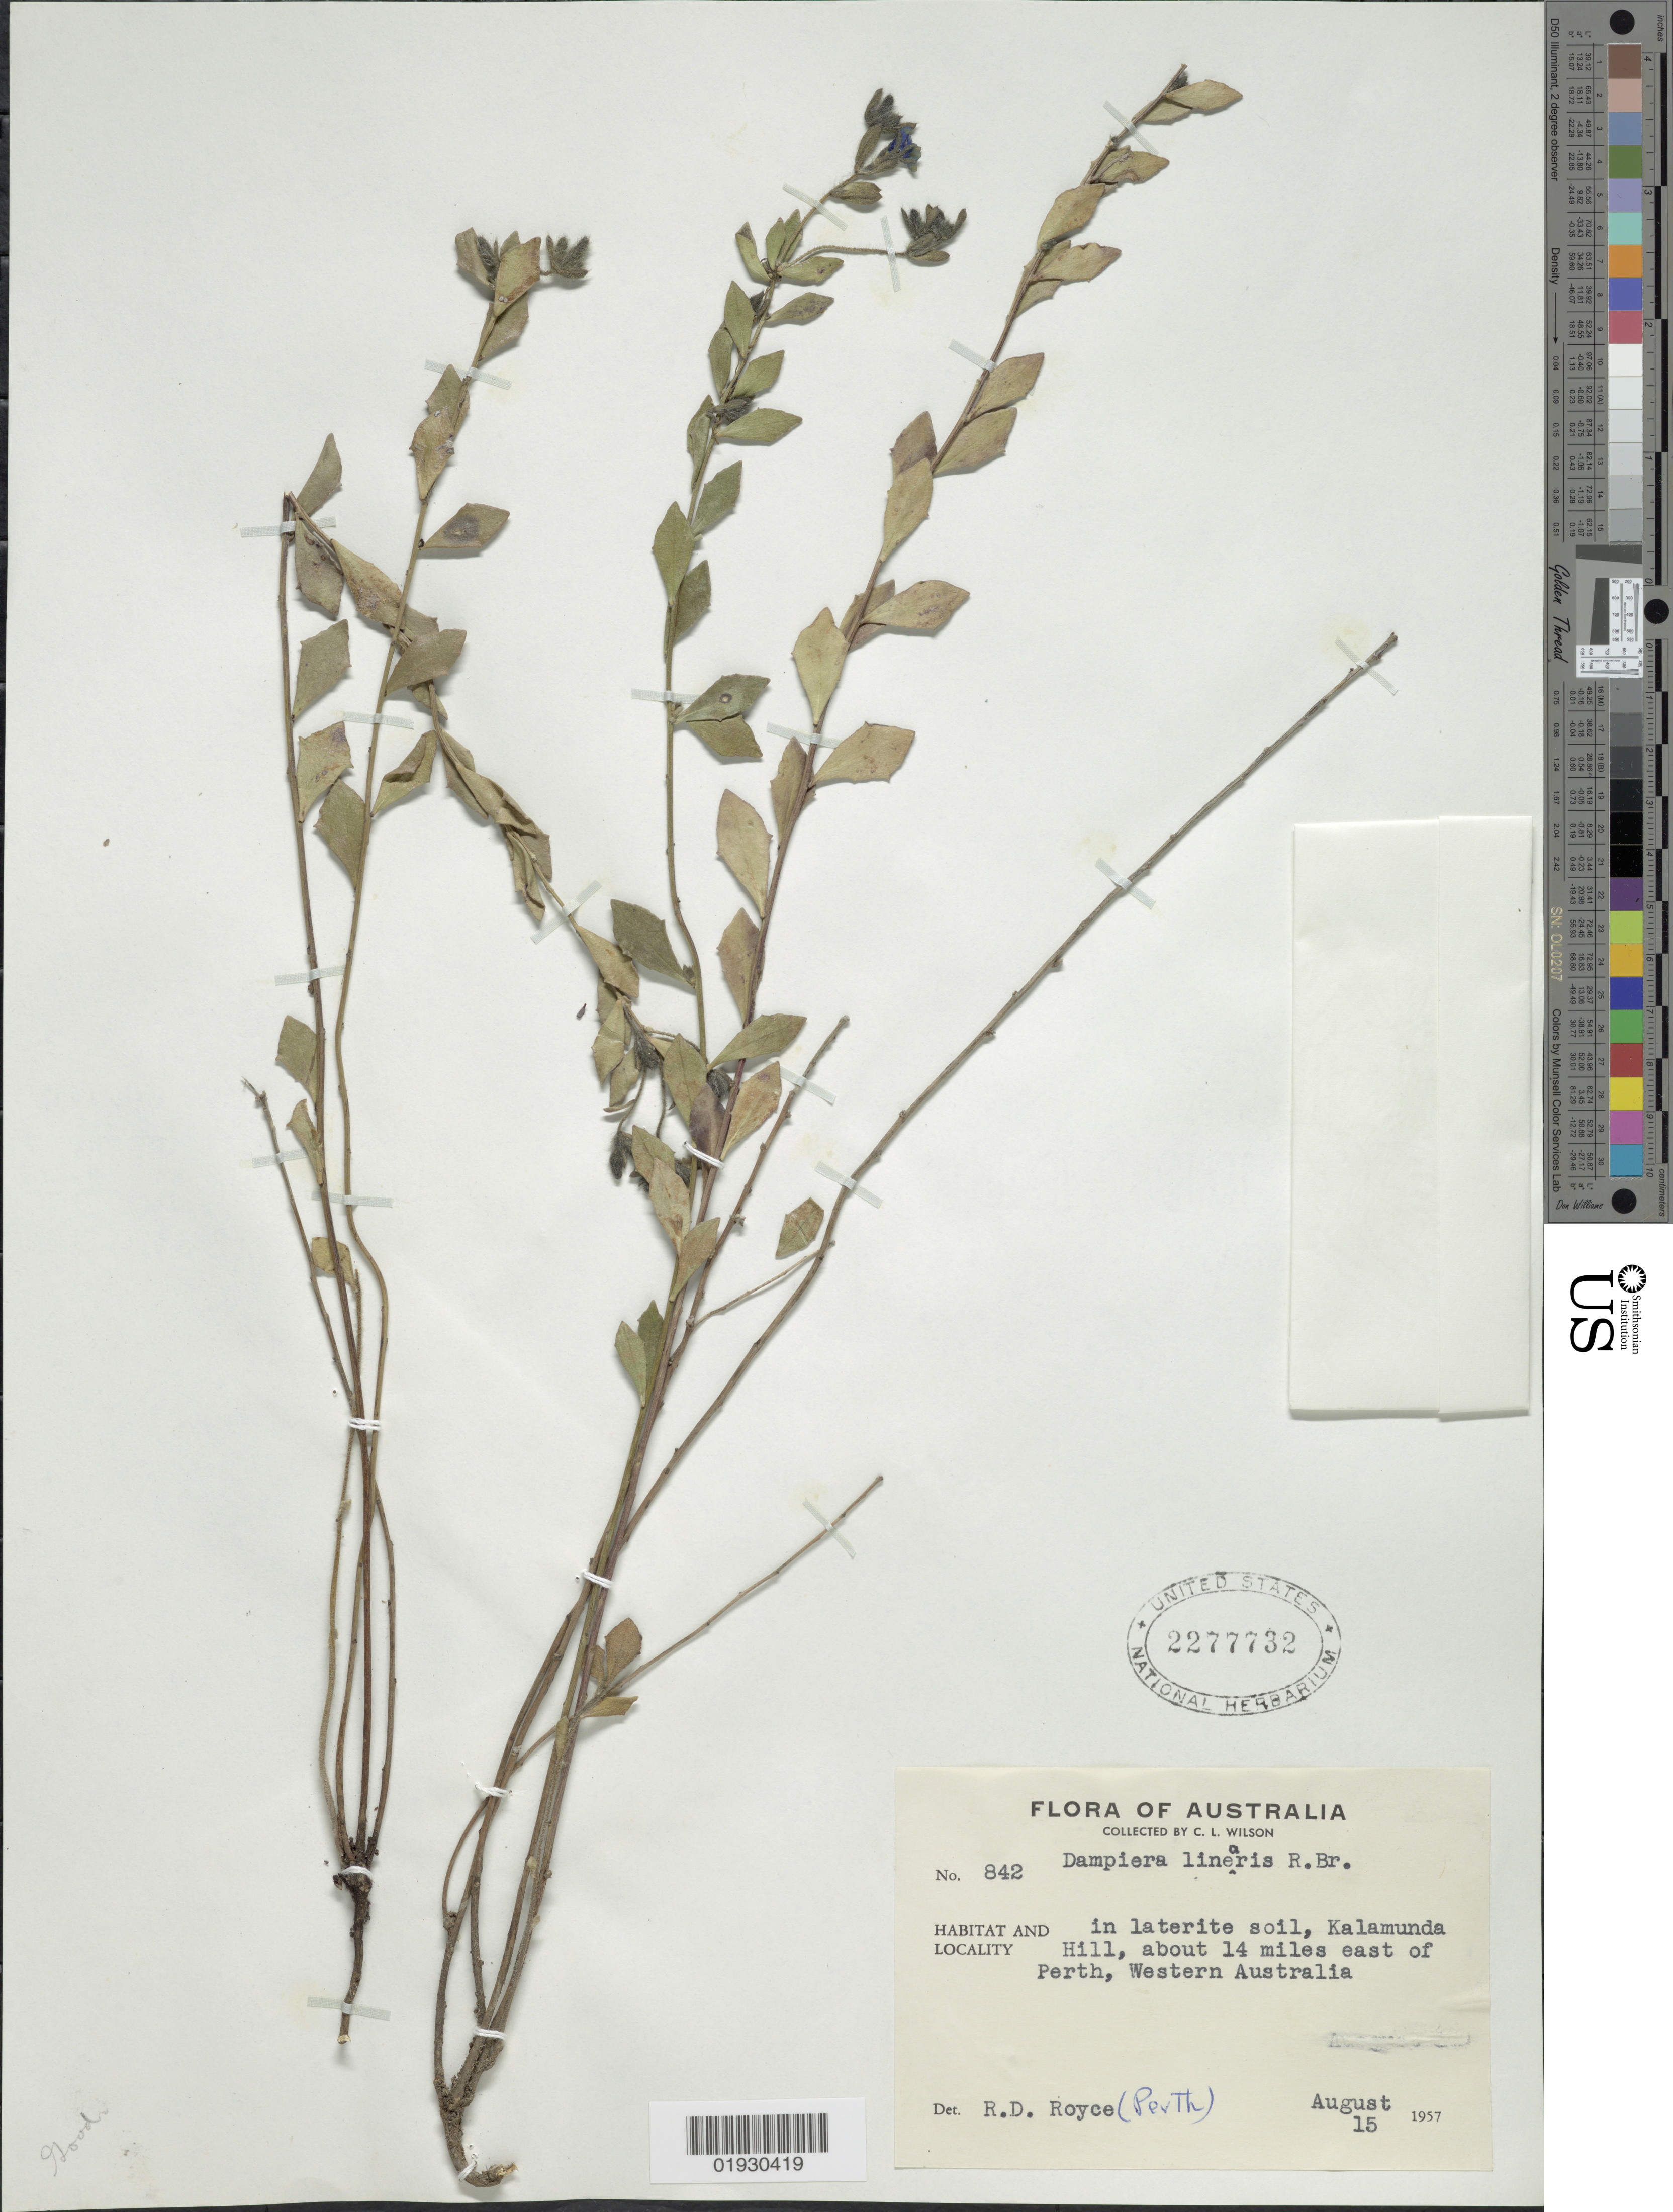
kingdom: Plantae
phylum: Tracheophyta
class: Magnoliopsida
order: Asterales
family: Goodeniaceae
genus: Dampiera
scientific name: Dampiera linearis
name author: R. Br.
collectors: C. L. Wilson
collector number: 842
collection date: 1957-08-15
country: Australia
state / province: Western Australia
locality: Kalamunda Hill, about 14 miles east of Perth.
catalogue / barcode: US 2277732